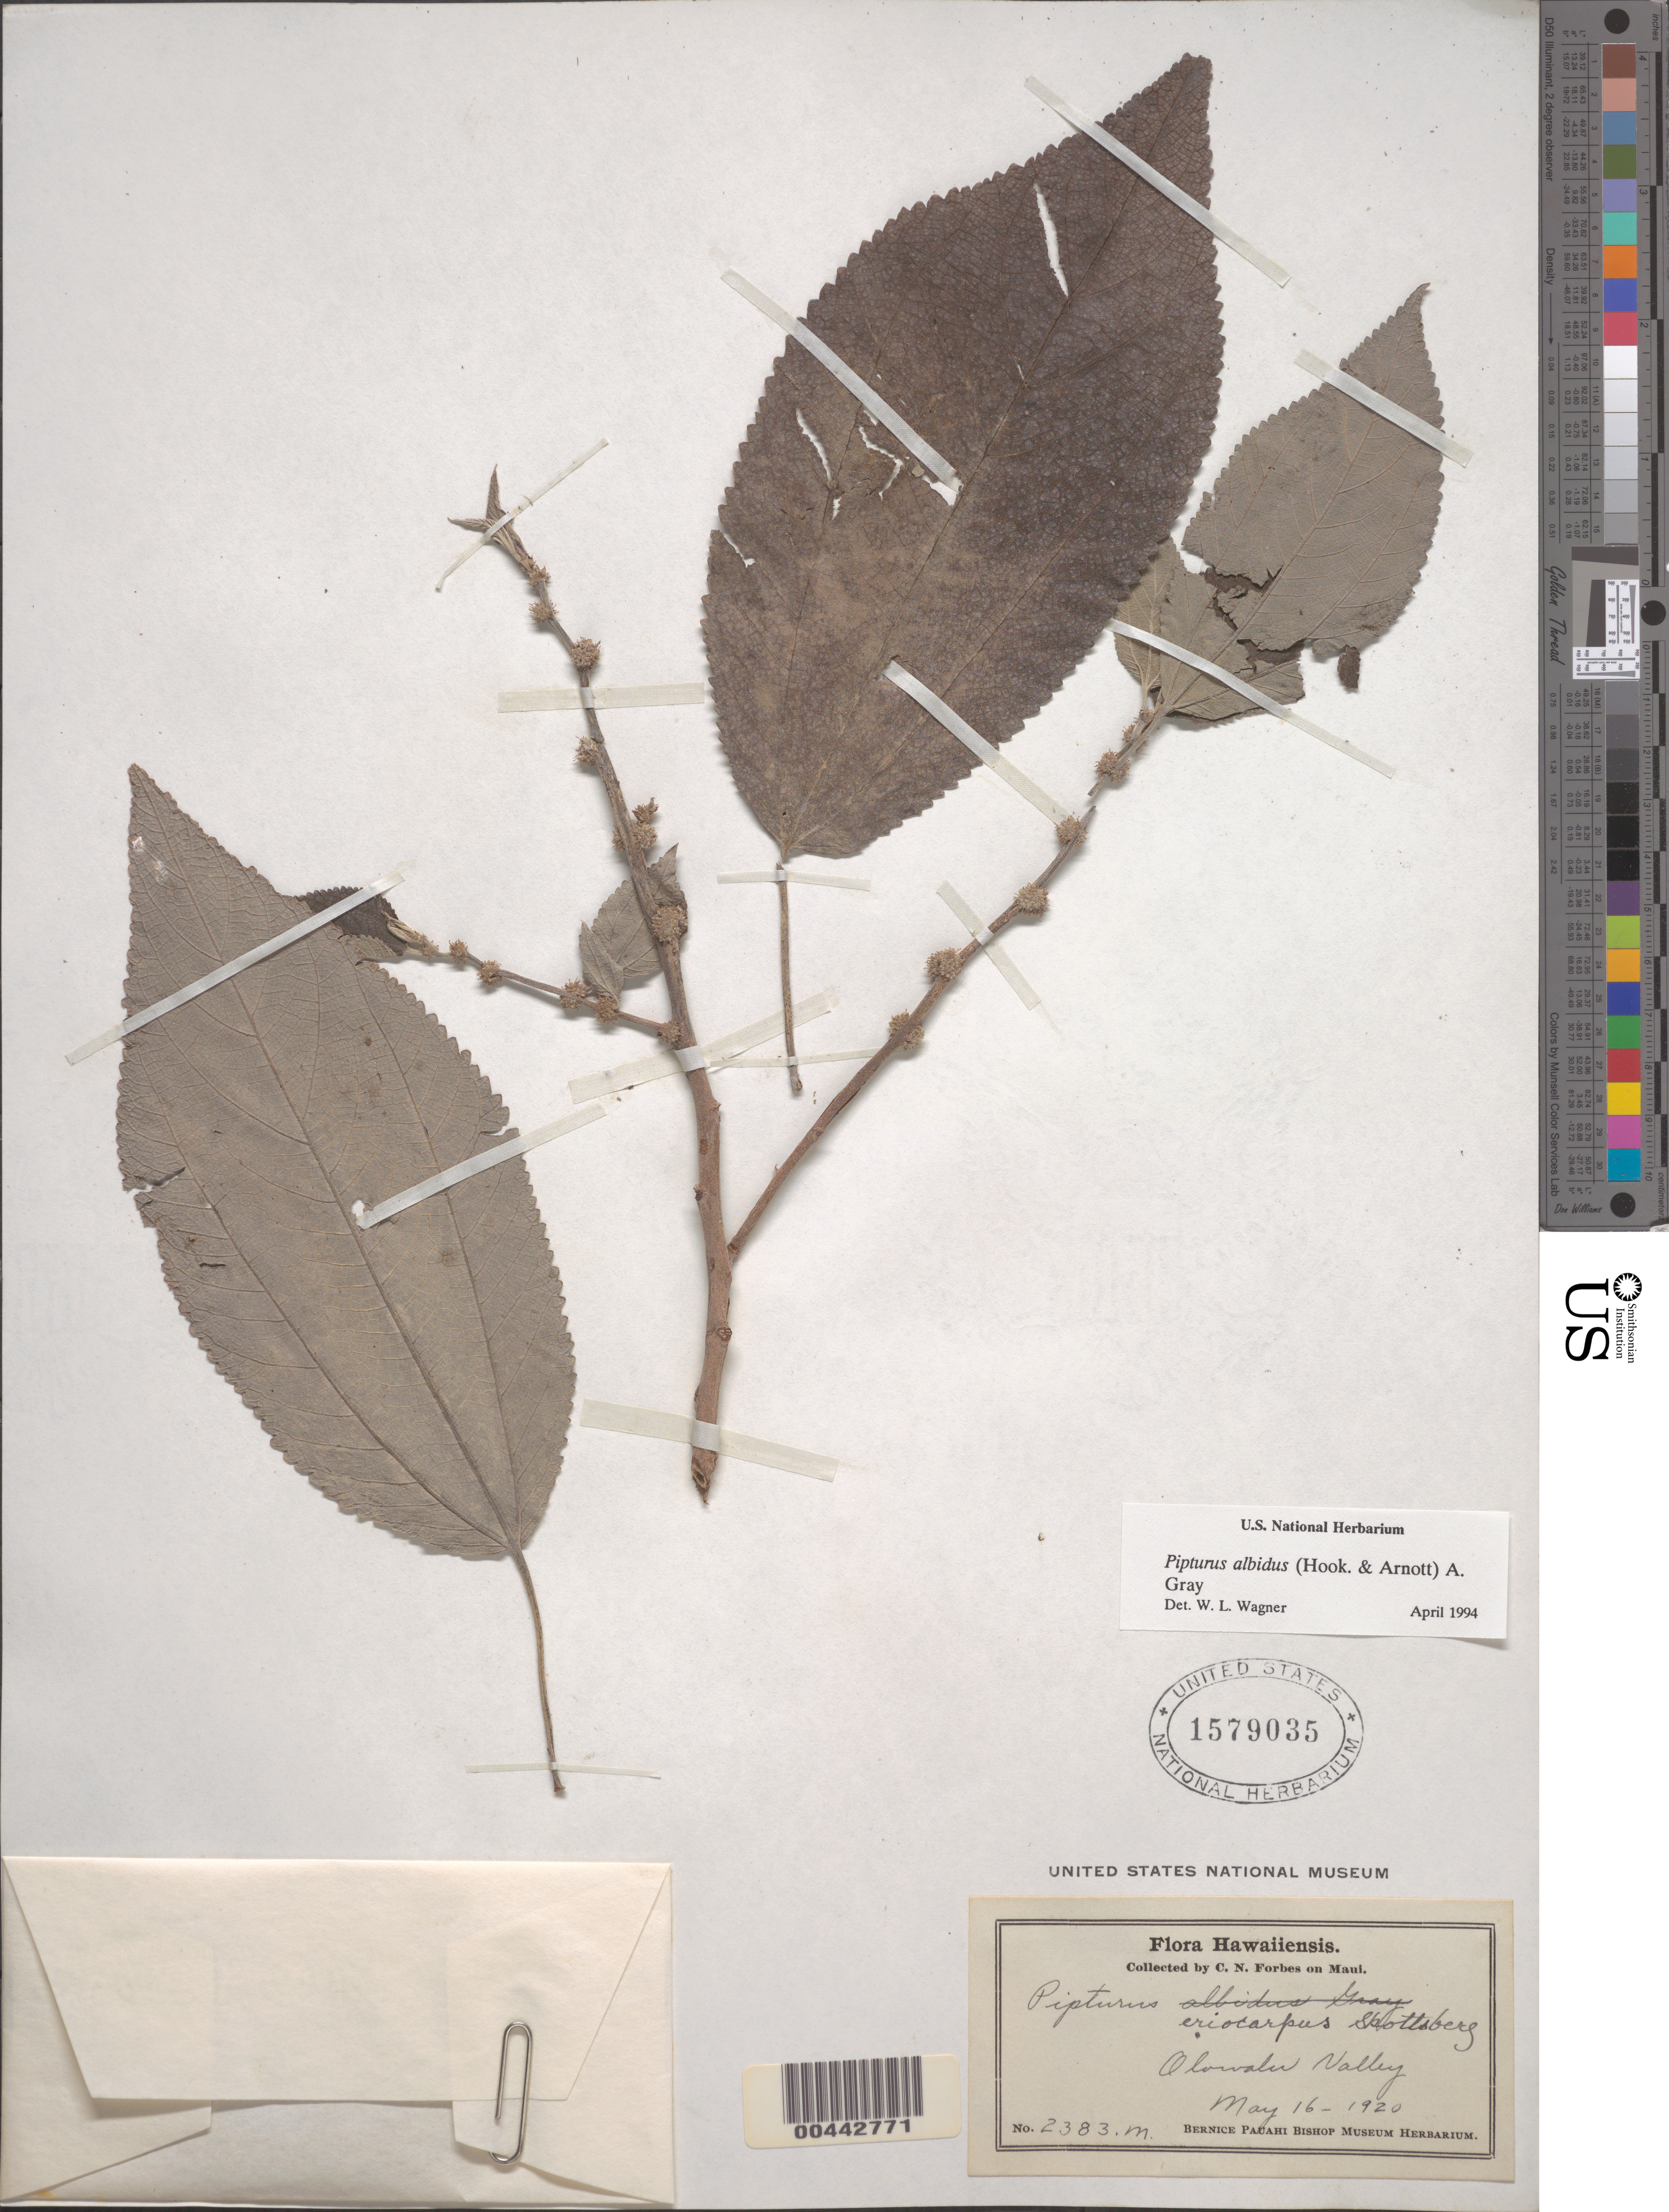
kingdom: Plantae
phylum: Tracheophyta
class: Magnoliopsida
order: Rosales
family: Urticaceae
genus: Pipturus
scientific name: Pipturus albidus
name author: (Hook. & Arn.) A. Gray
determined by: Wagner, W. L., (BOT), Smithsonian Institution - National Museum of Natural History (UNITED STATES)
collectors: C. N. Forbes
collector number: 2383.M.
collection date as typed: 16 May 1920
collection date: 1920-05-16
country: United States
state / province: Hawaii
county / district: Maui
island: Maui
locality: Olowalu Valley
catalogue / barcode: US 1579035